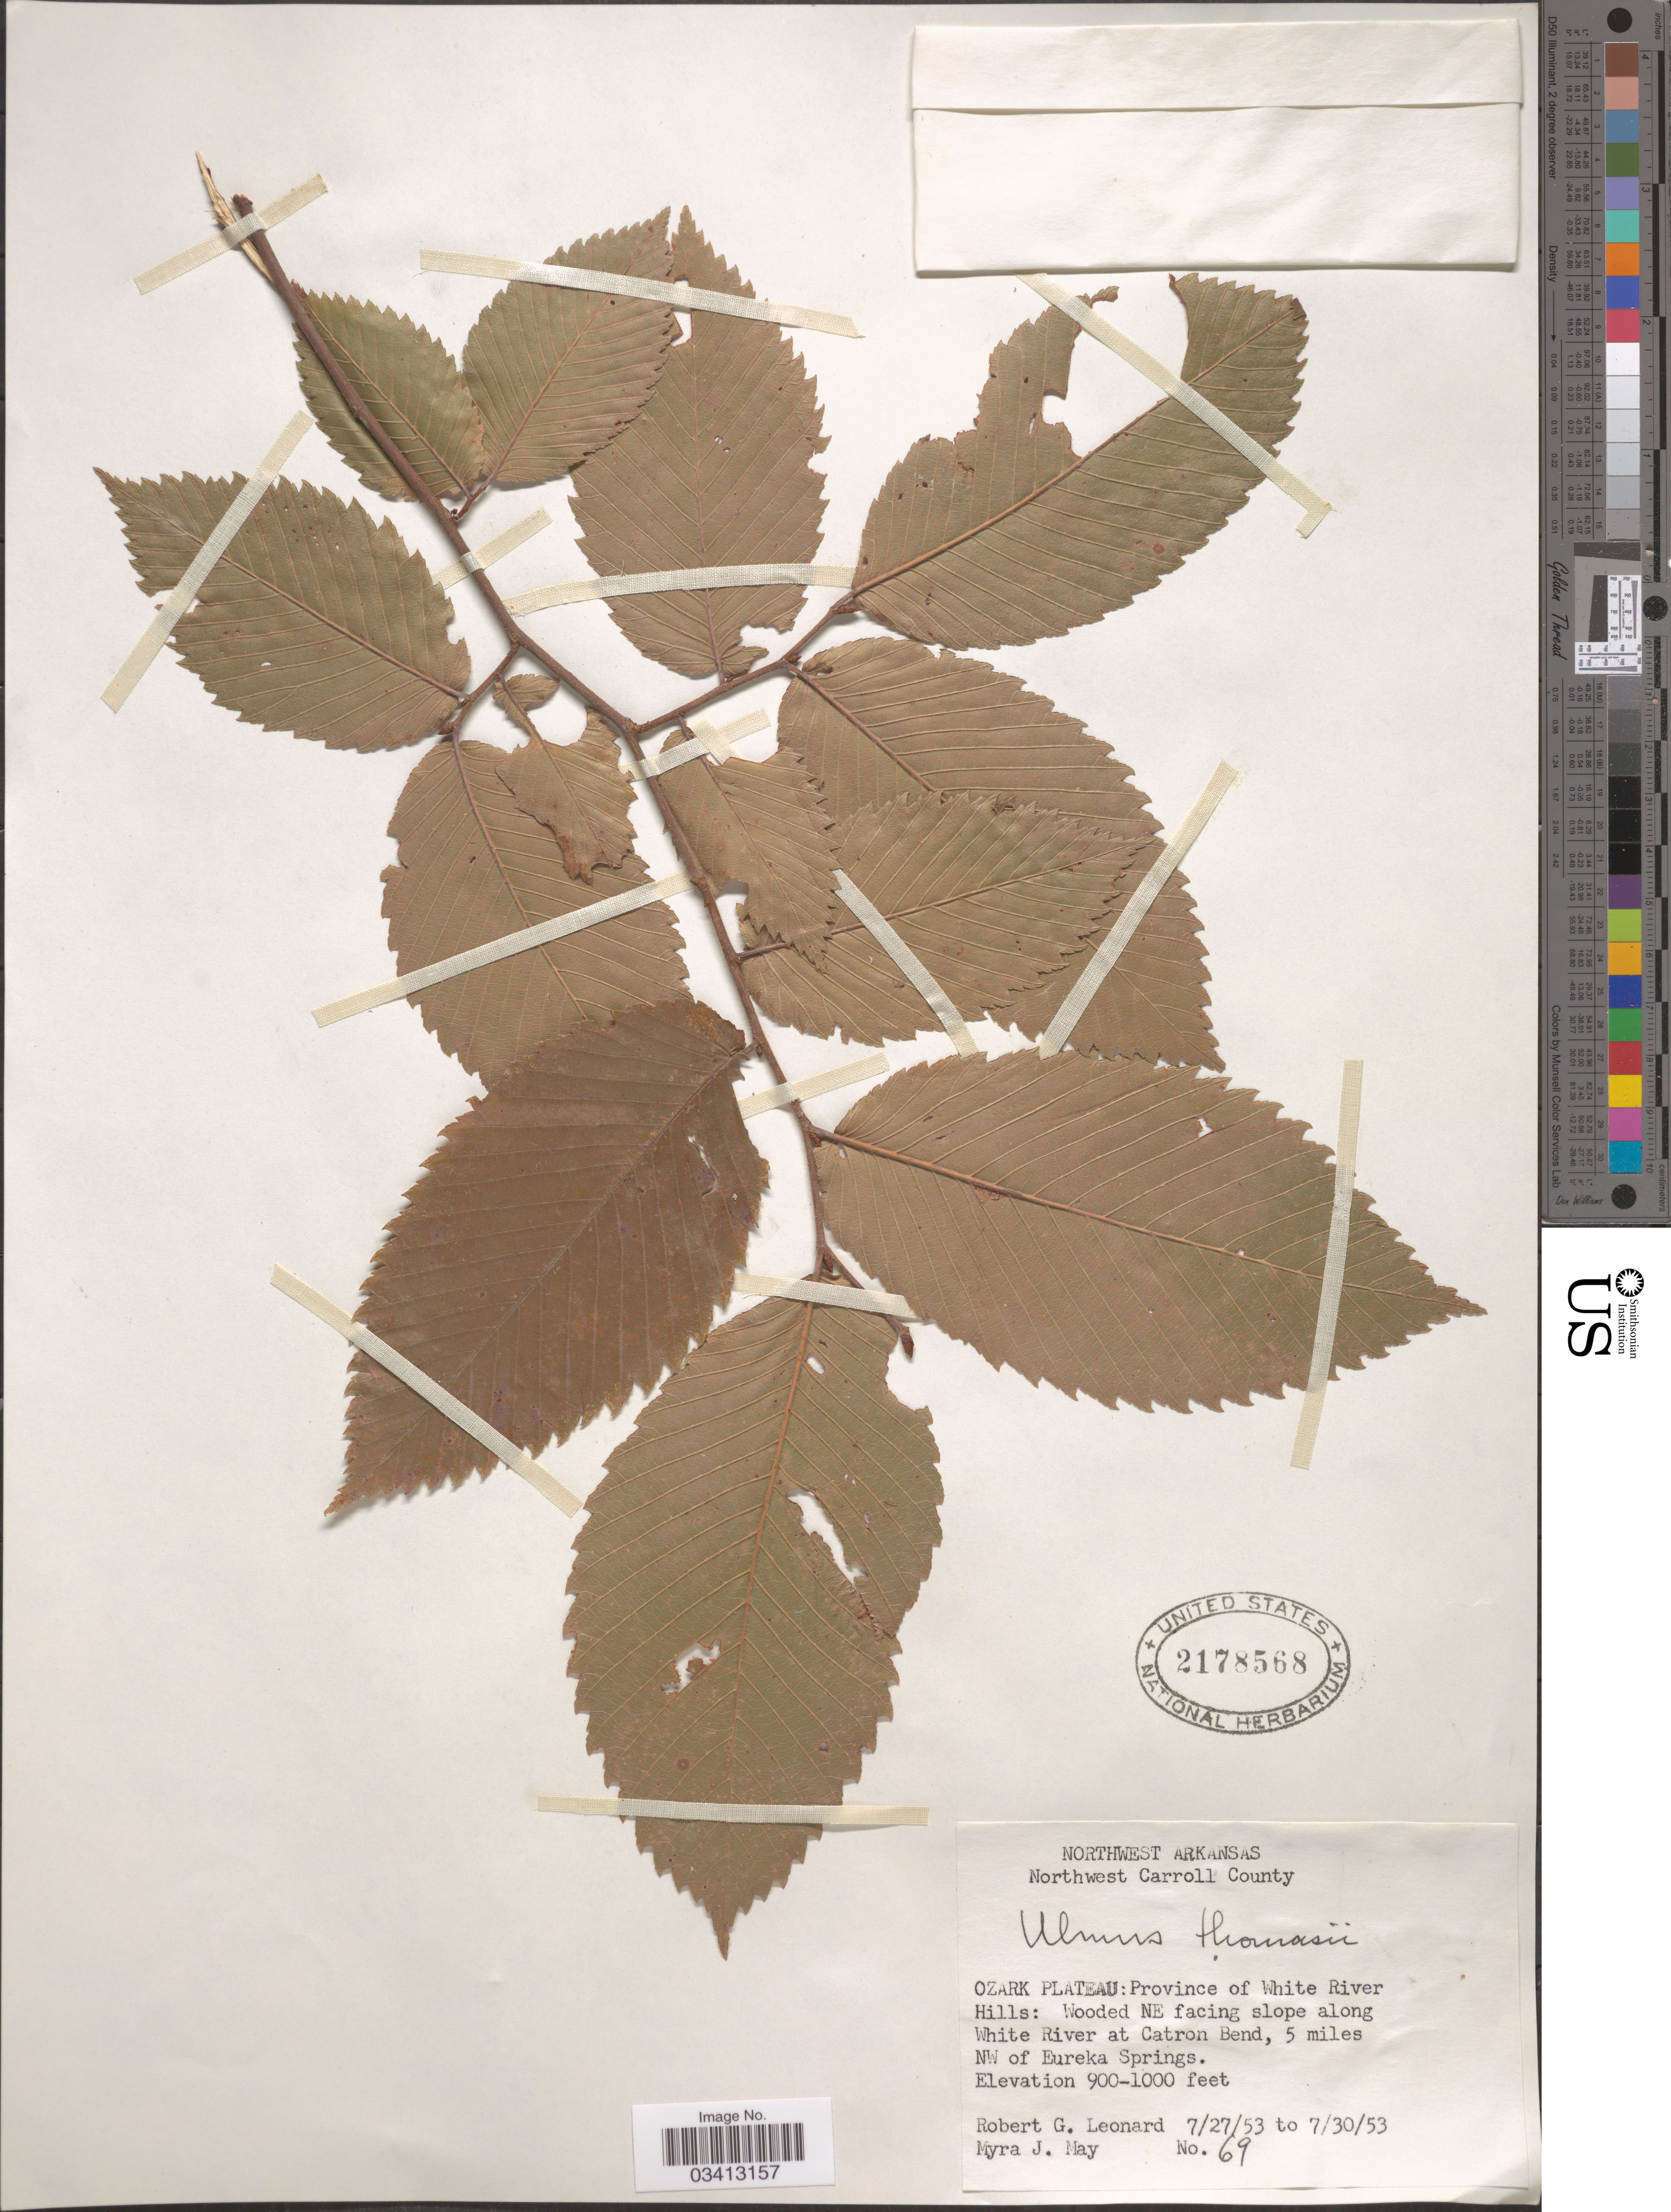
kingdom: Plantae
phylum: Tracheophyta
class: Magnoliopsida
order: Rosales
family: Ulmaceae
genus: Ulmus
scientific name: Ulmus thomasii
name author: Sarg.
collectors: R. Leonard & M. May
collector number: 69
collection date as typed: Transcribed d/m/y: 27/7/53 to 30/7/53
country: United States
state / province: Arkansas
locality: Northwest Arkansas. Northwest Carroll County. Ozark Plateau: Province of White River Hills: Wooded NE facing slope along White River at Catron Bend, 5 miles NW of Eureka Springs.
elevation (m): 274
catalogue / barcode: US 2178568